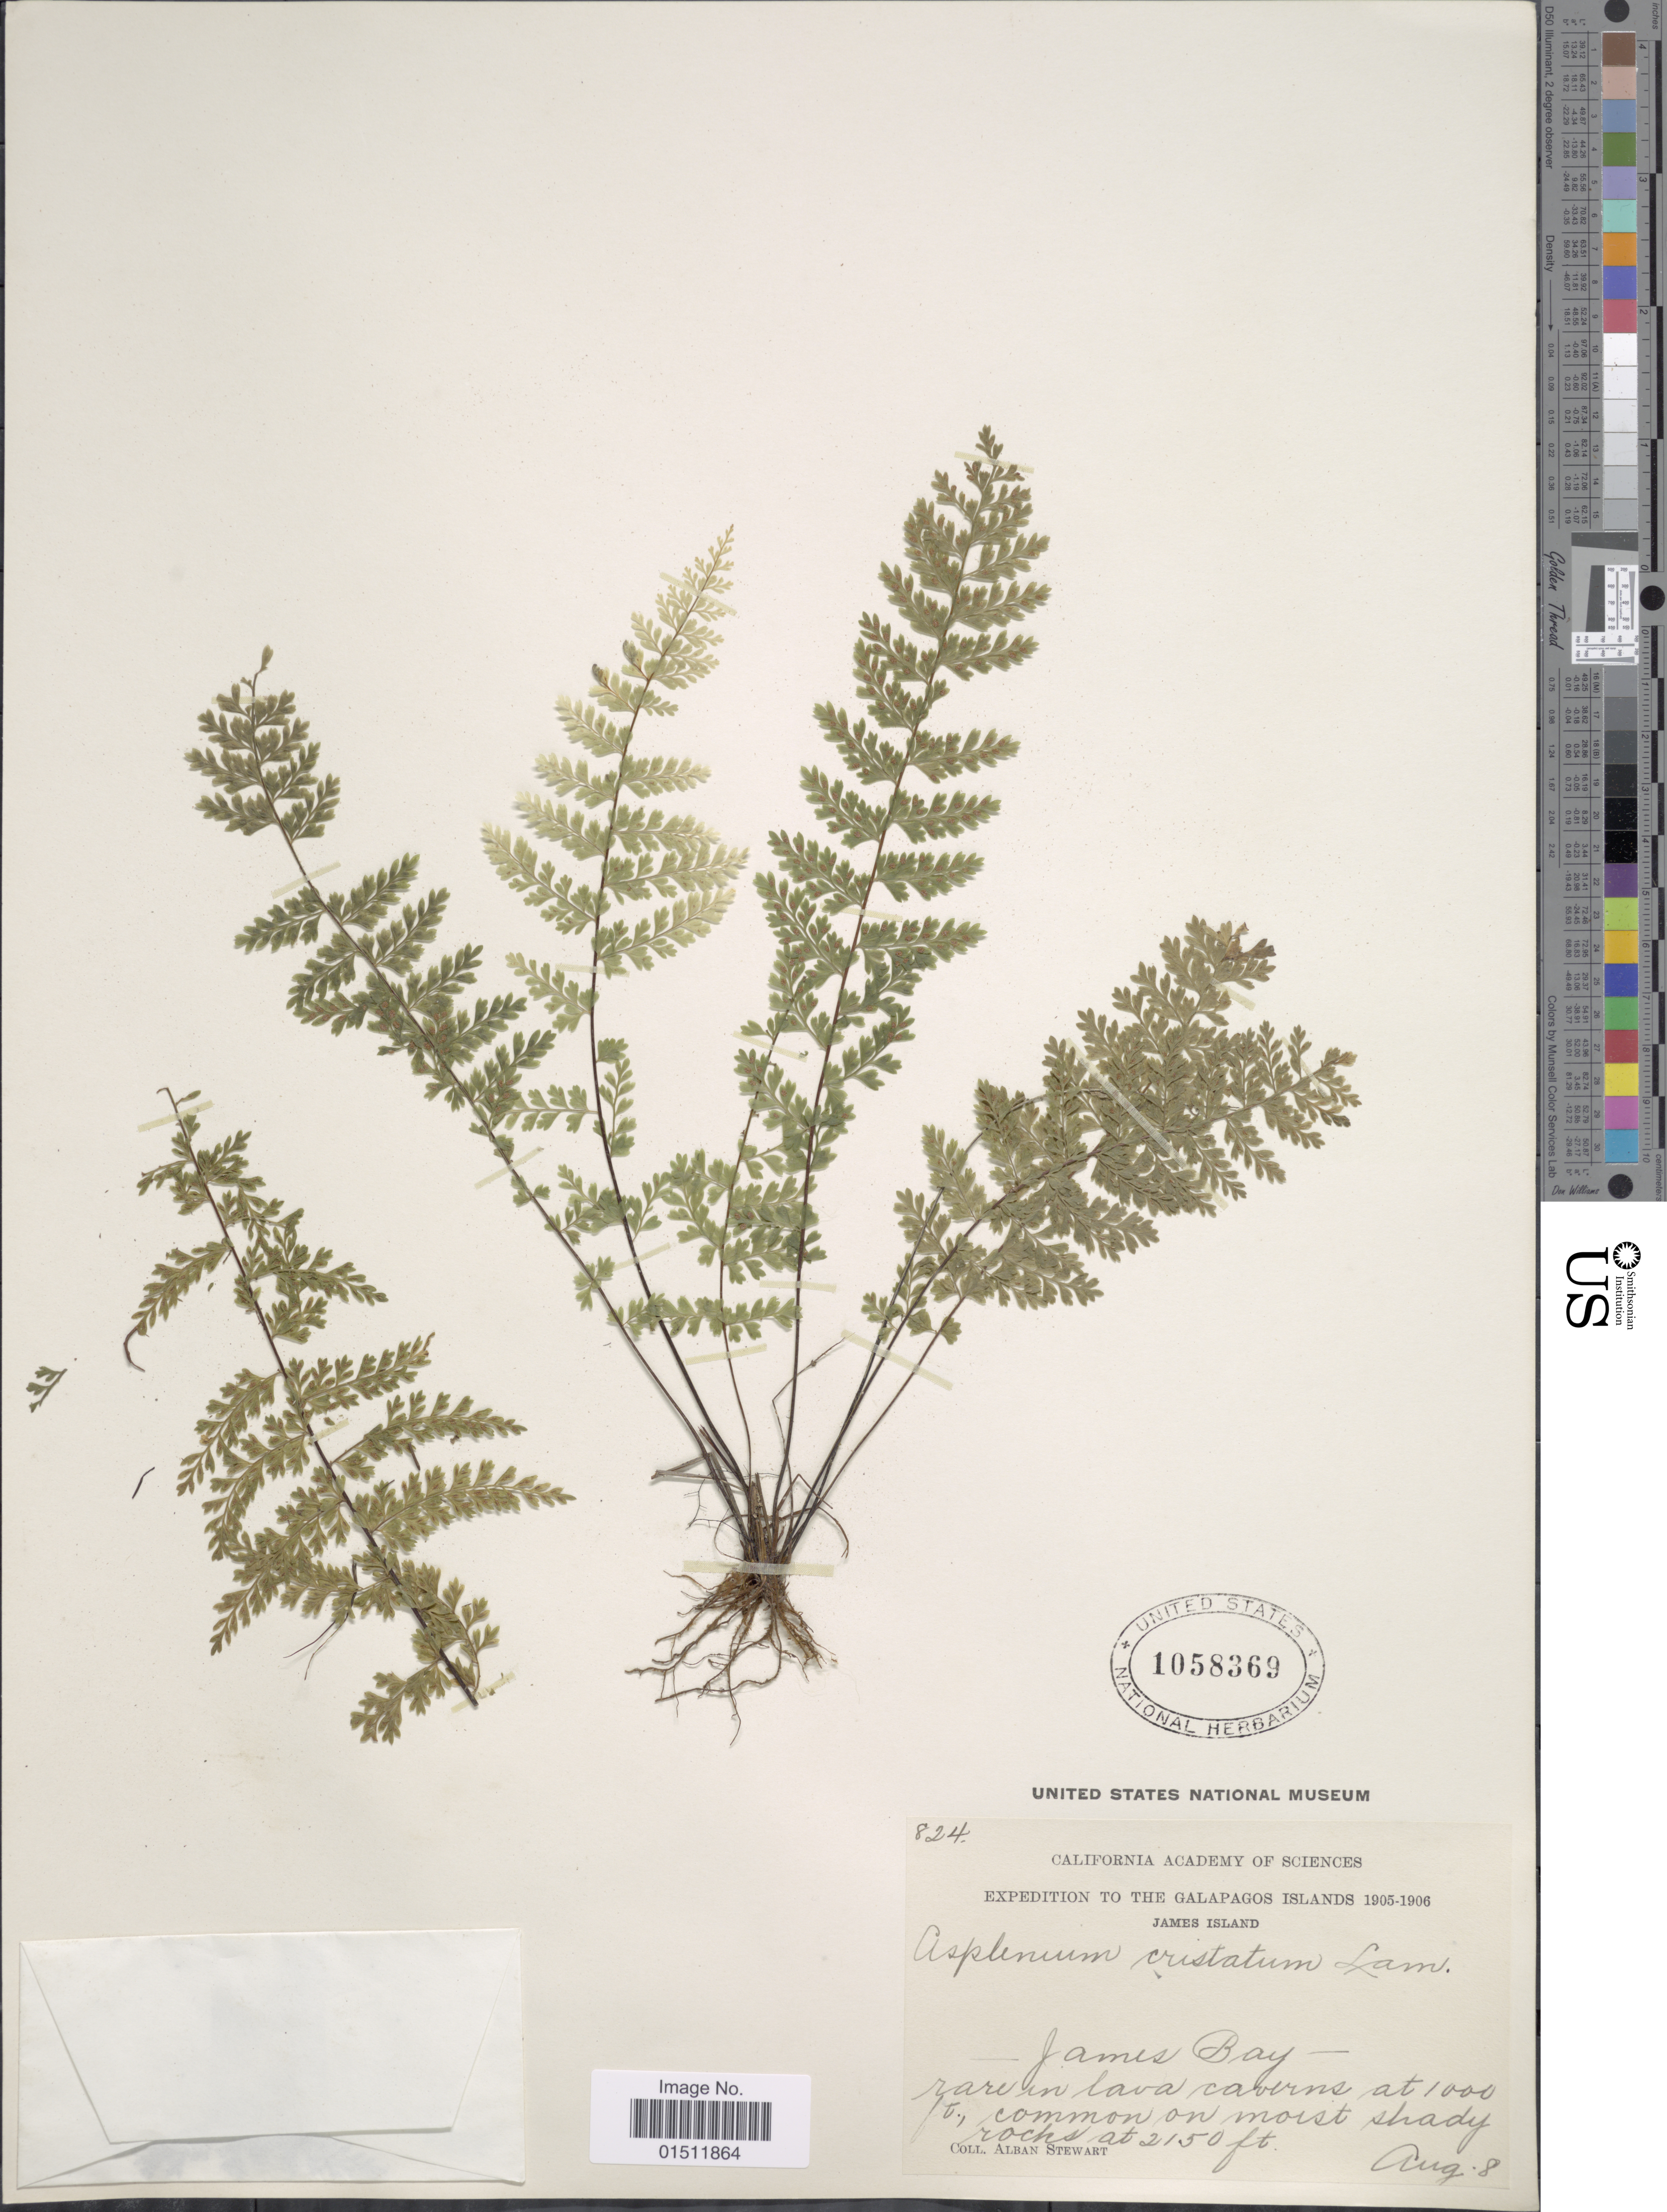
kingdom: Plantae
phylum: Tracheophyta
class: Polypodiopsida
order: Polypodiales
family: Aspleniaceae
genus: Asplenium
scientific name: Asplenium myriophyllum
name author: (Sw.) C. Presl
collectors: A. Stewart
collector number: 824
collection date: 1905-08-08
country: Ecuador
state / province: Colón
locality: Galapagos Islands, James Island, James Bay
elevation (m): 655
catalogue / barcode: US 1058369